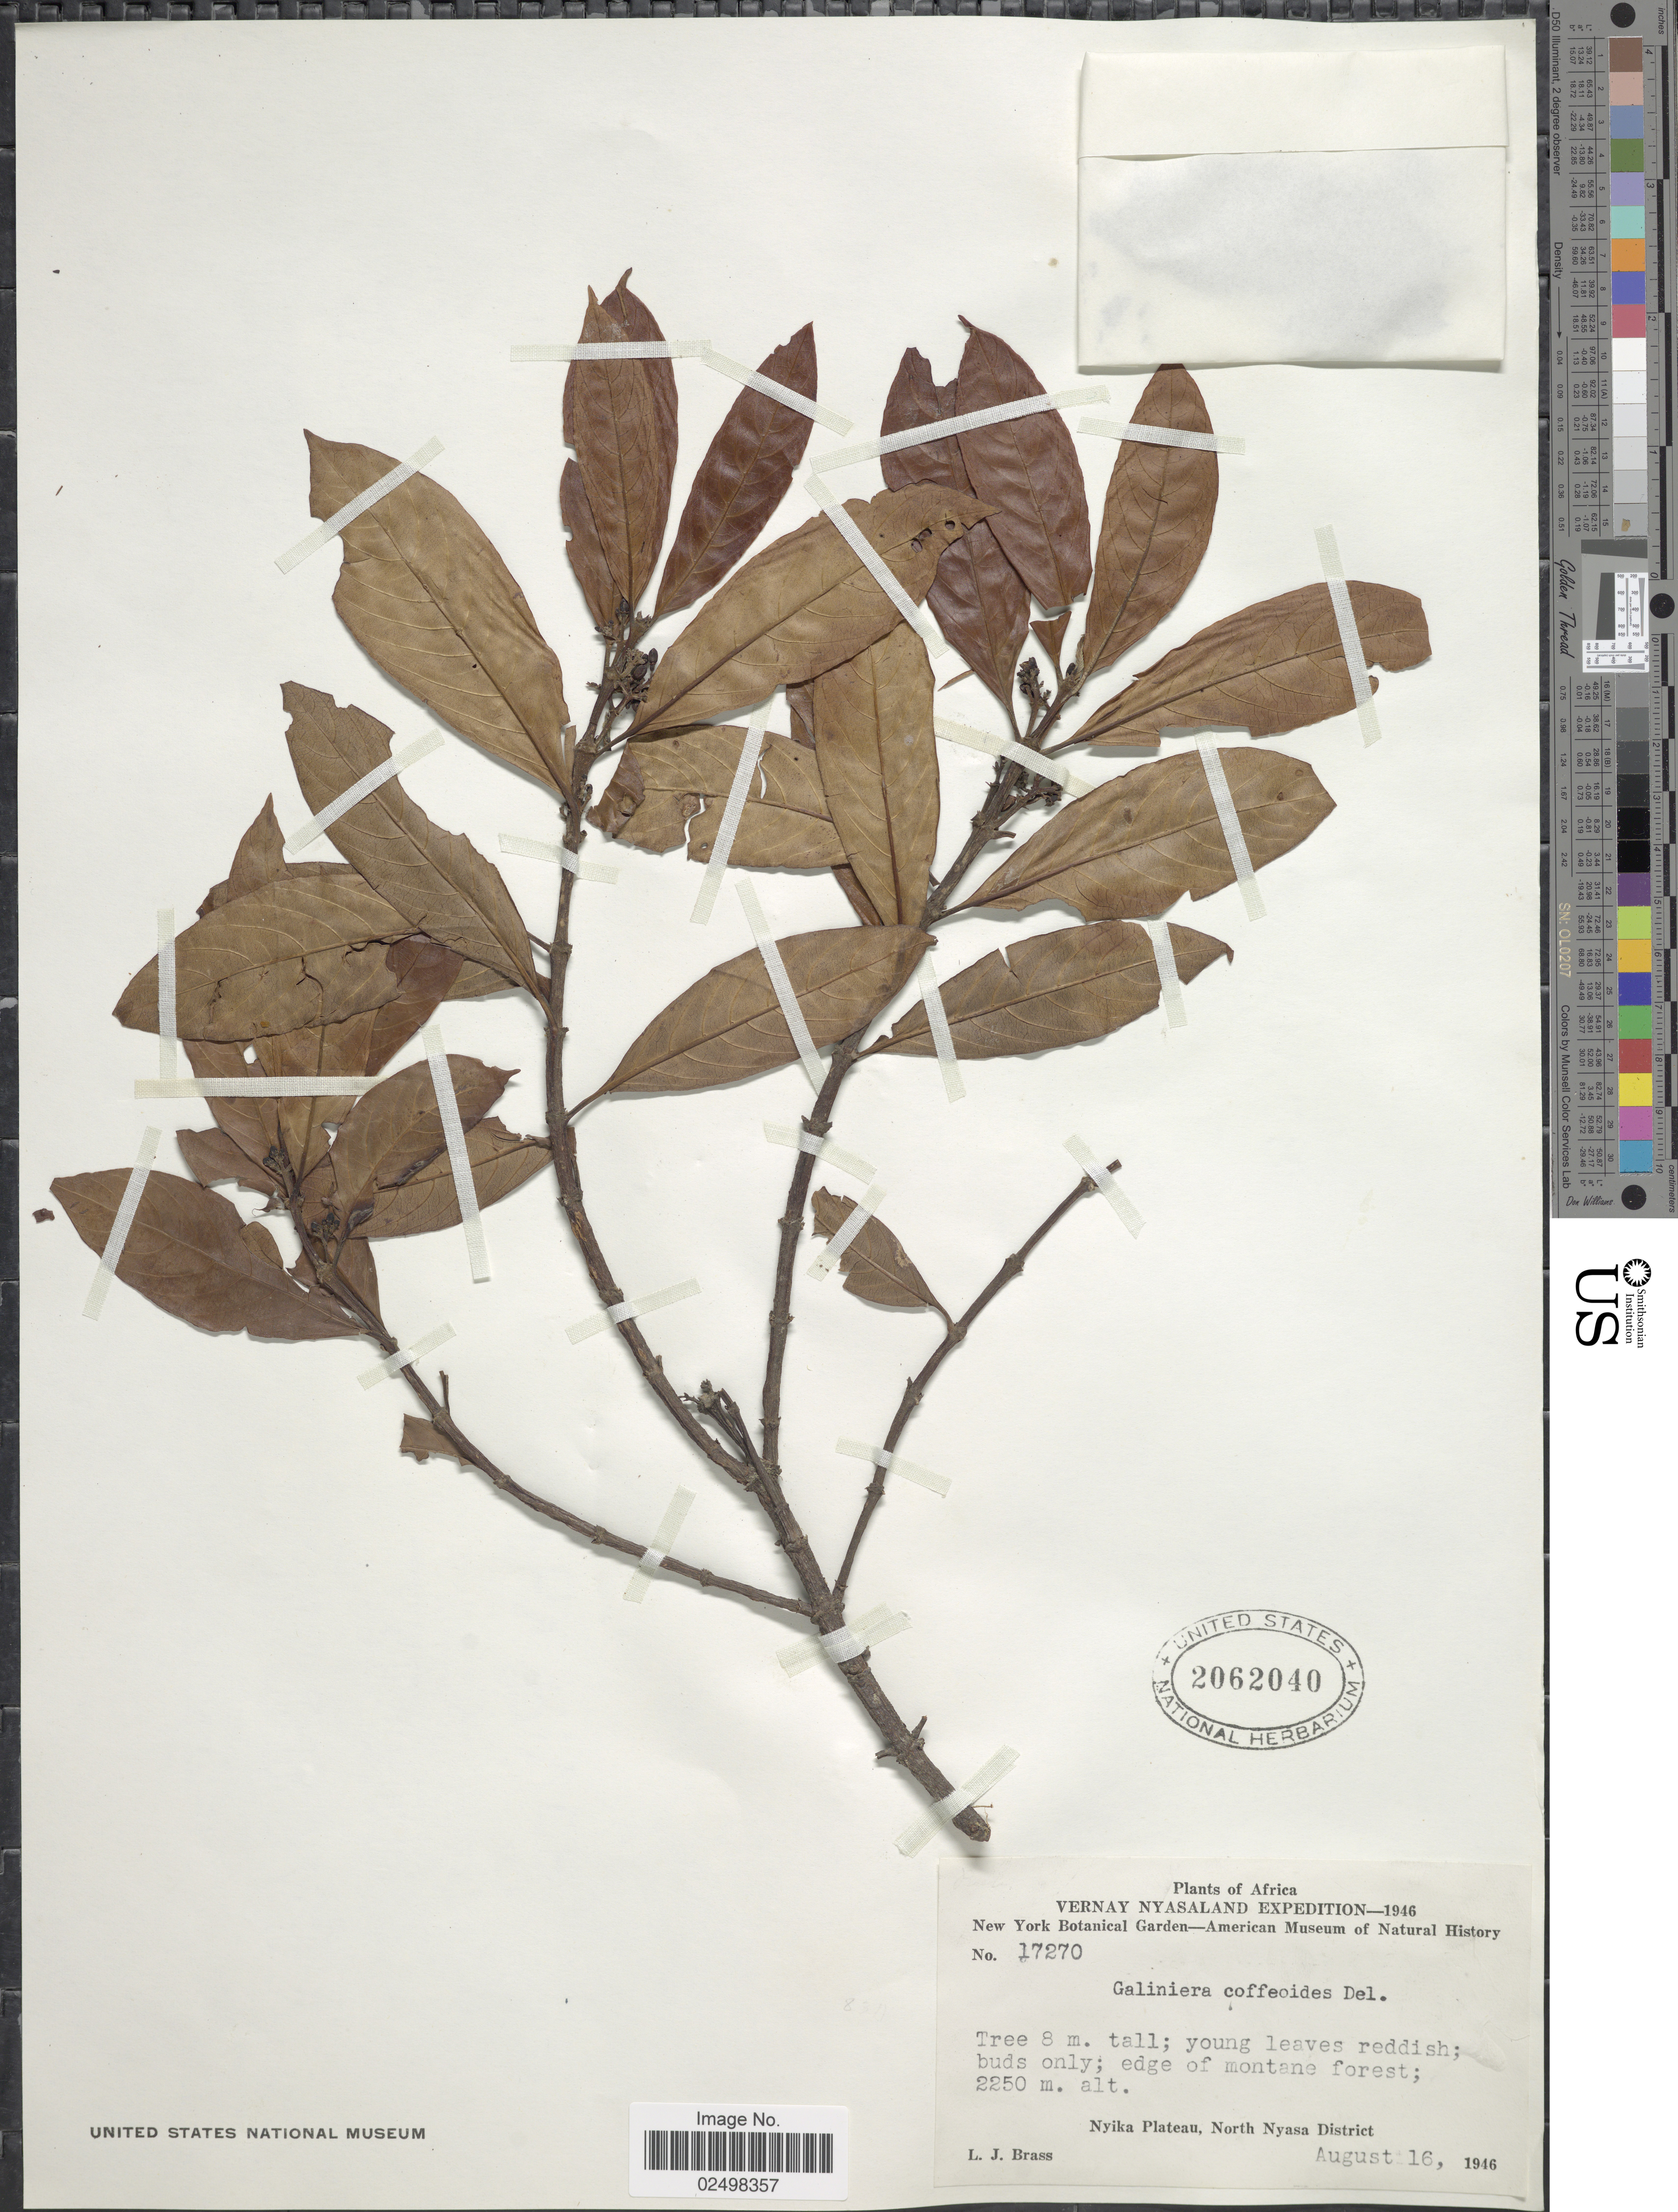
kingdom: Plantae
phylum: Tracheophyta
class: Magnoliopsida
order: Gentianales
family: Rubiaceae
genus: Galiniera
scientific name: Galiniera coffeoides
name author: Delile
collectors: L. J. Brass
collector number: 17270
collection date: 1946-08-16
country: Malawi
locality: Vernay Nyasaland, Nyika Plateau, North Nyasa District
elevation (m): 2250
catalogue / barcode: US 2062040